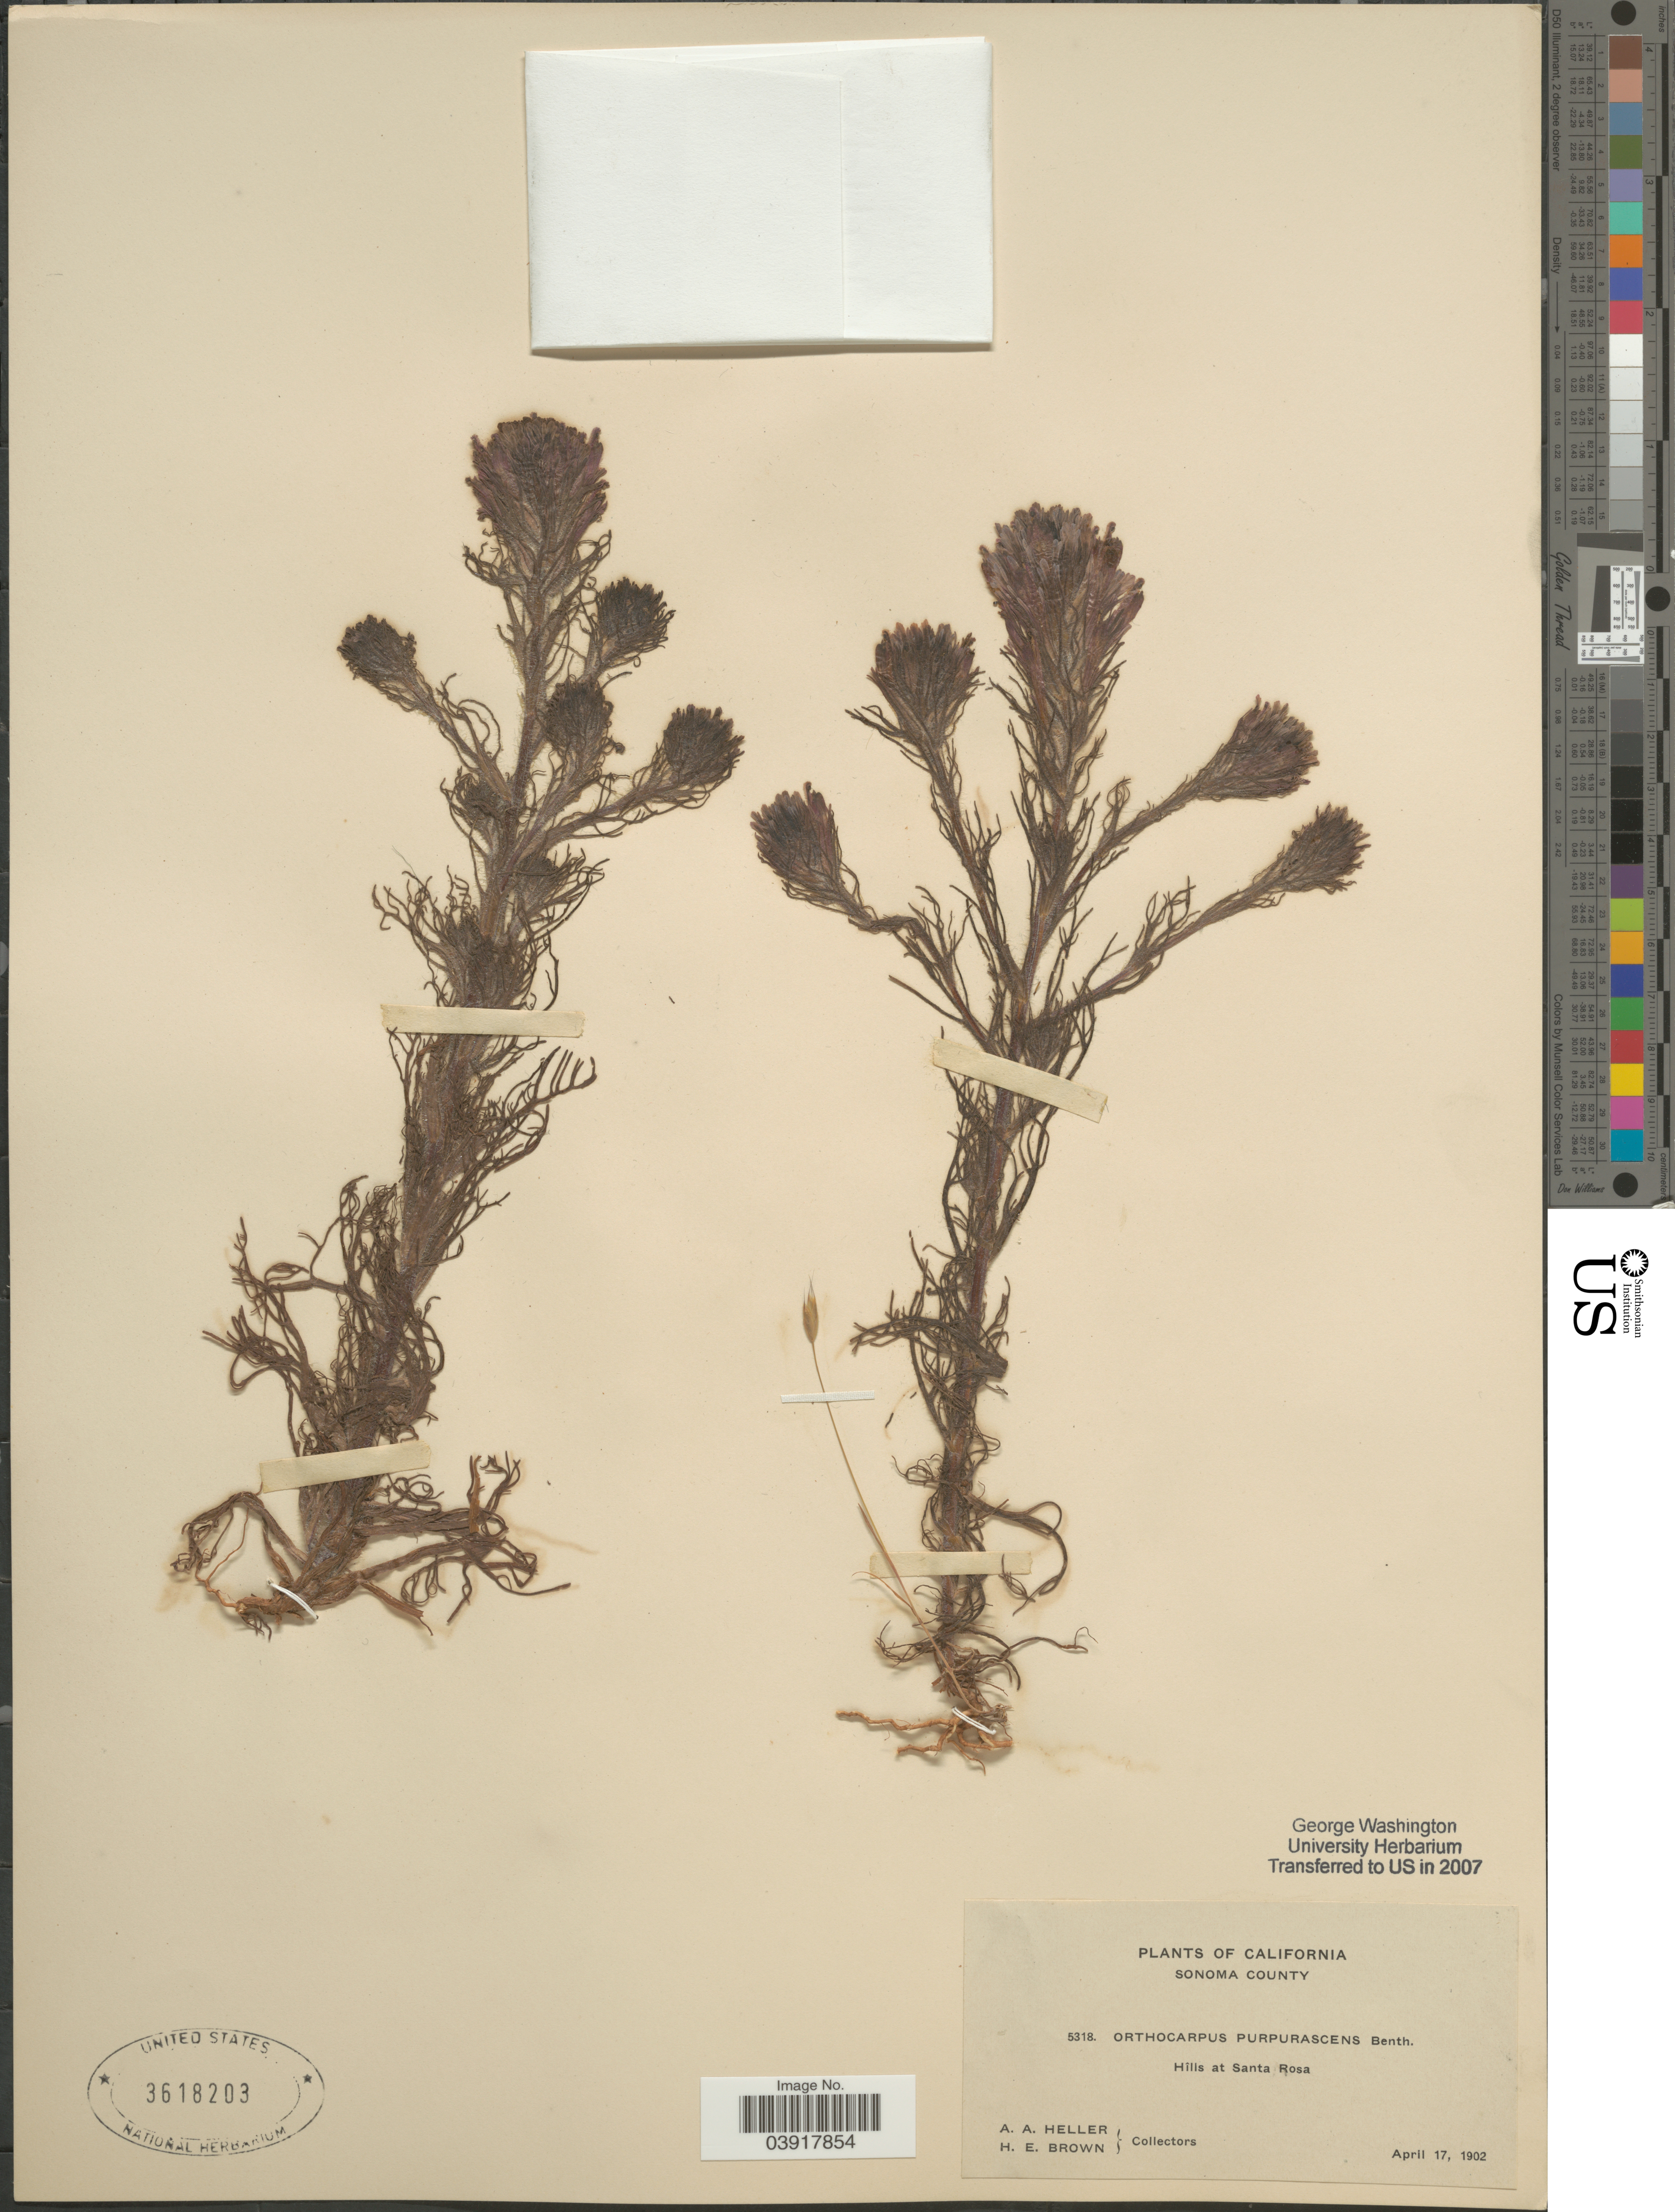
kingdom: Plantae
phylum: Tracheophyta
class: Magnoliopsida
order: Lamiales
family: Orobanchaceae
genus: Orthocarpus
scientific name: Orthocarpus purpurascens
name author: Benth.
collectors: A. A. Heller & H. E. Brown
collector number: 5318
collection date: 1902-04-17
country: United States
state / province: California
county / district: Sonoma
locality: Sonoma County. Hills at Santa Rosa.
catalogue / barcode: US 3618203